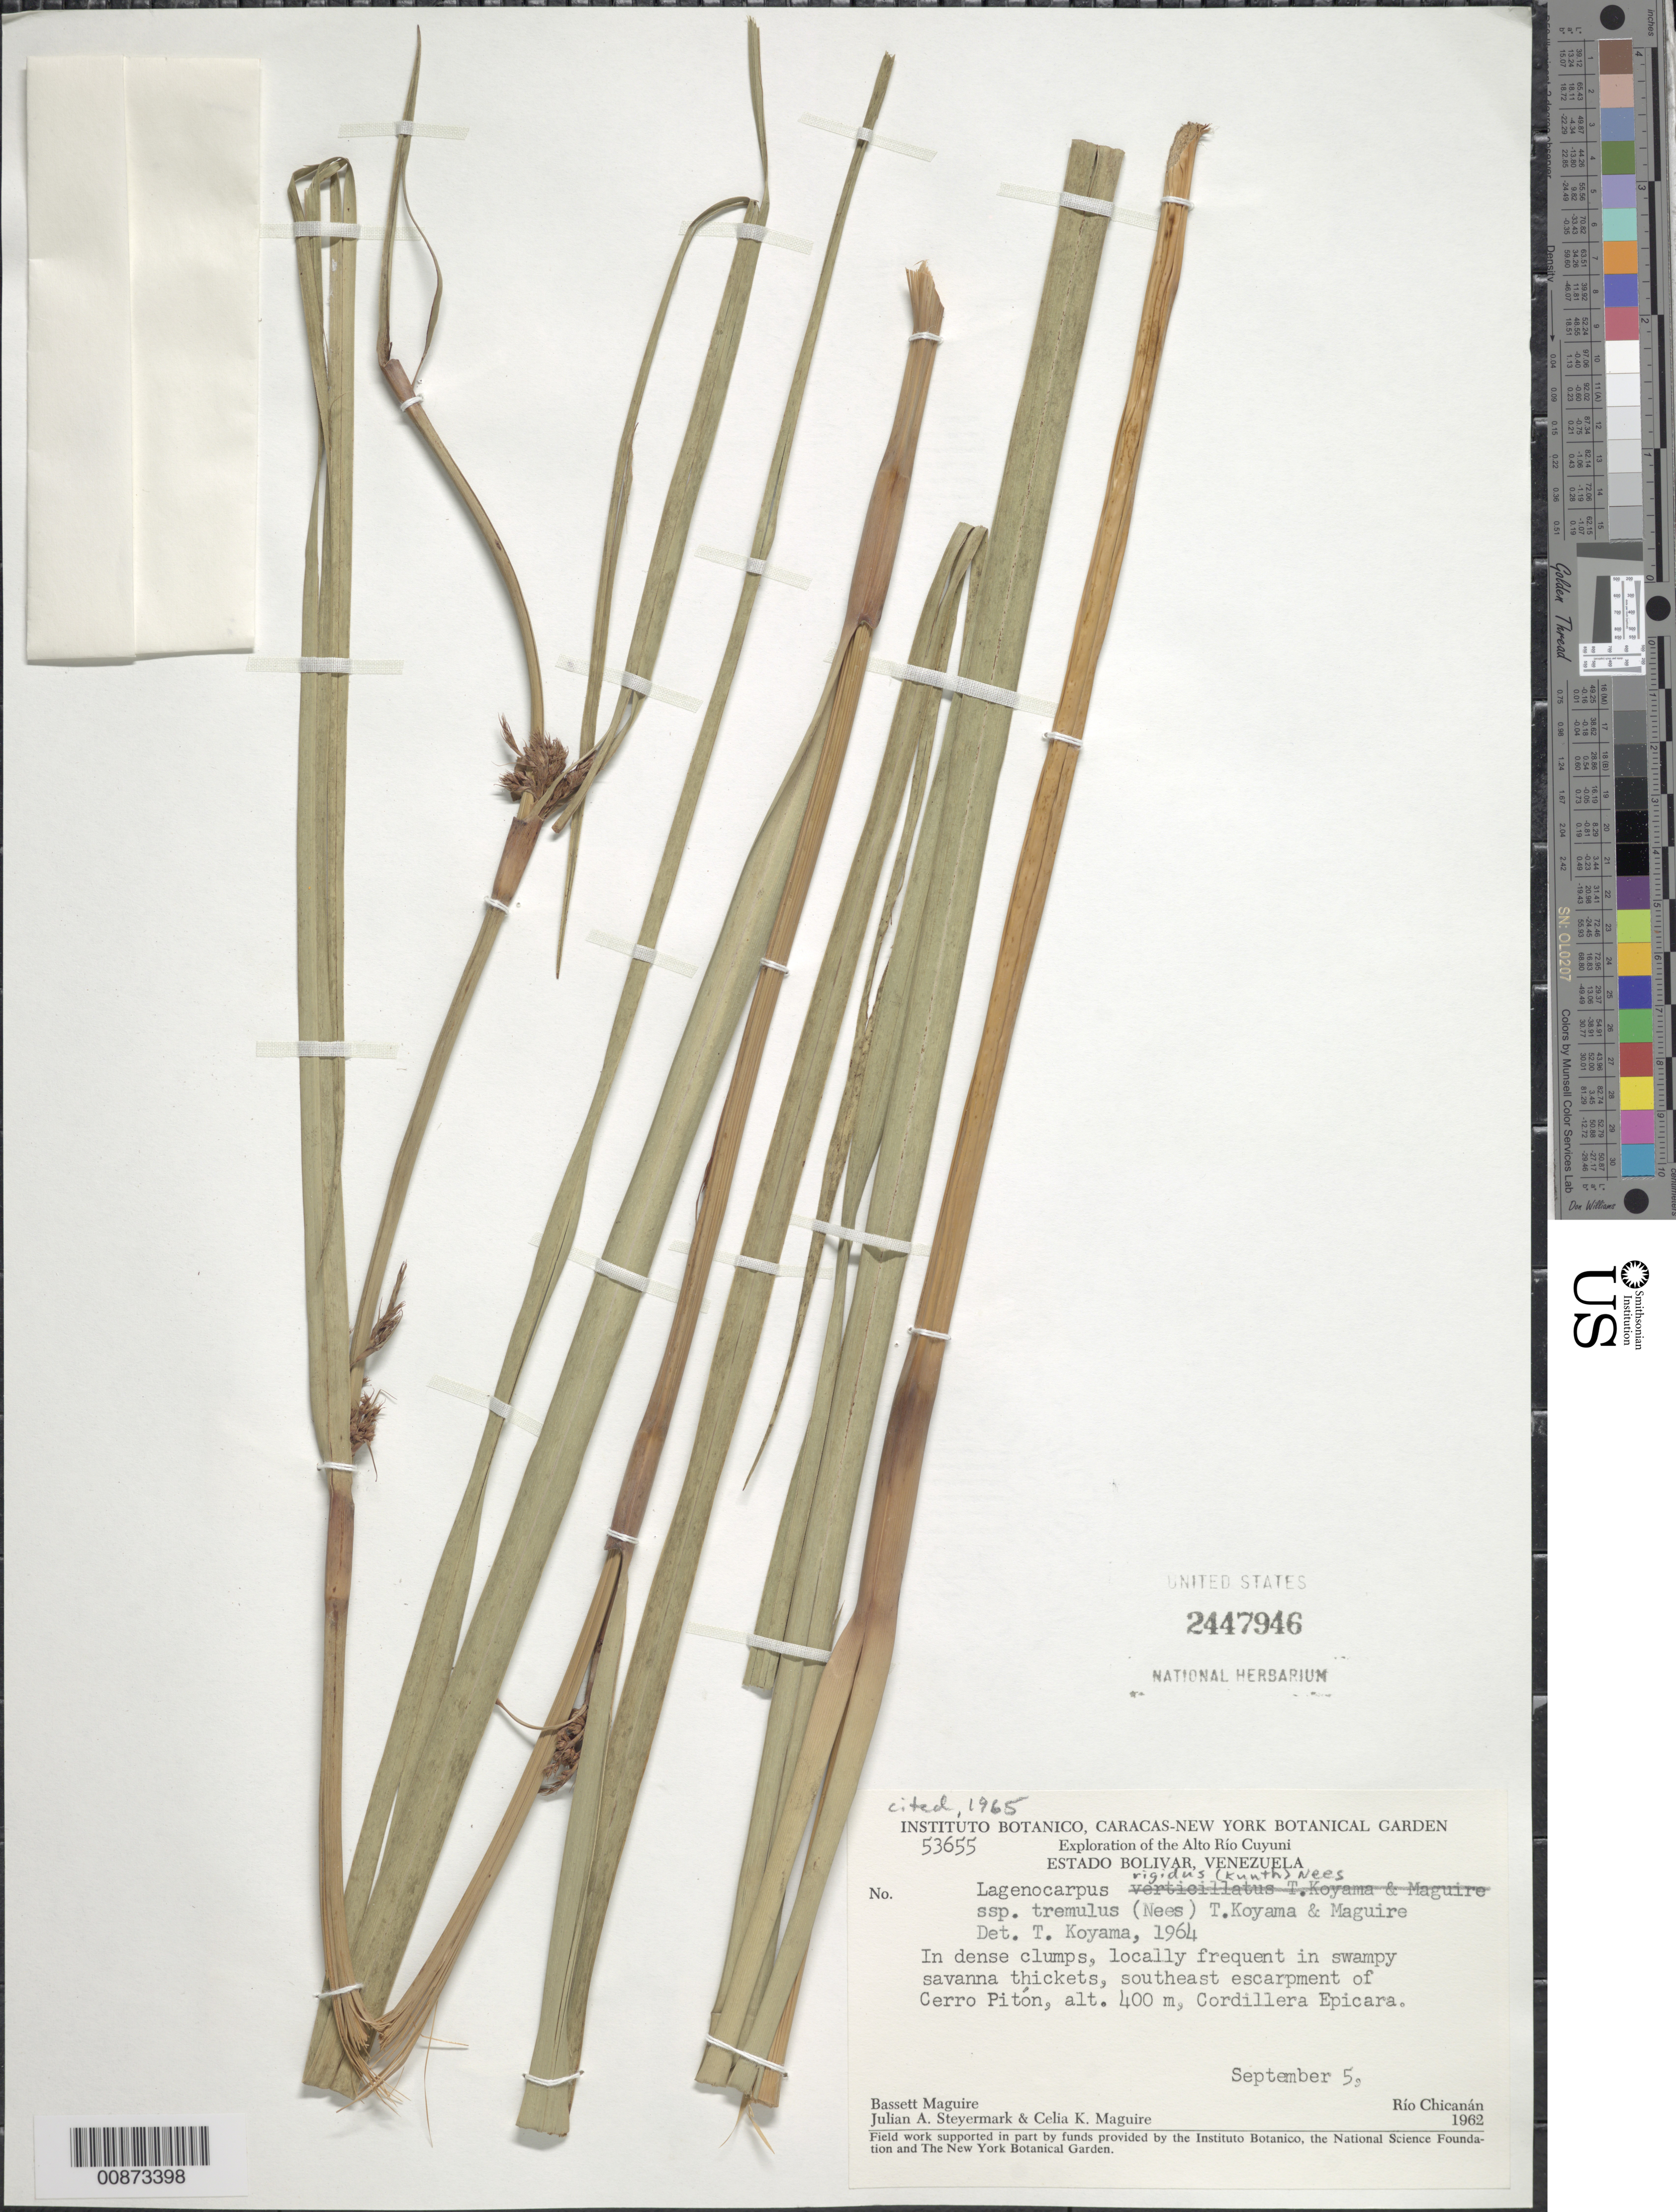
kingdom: Plantae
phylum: Tracheophyta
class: Liliopsida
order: Poales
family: Cyperaceae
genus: Lagenocarpus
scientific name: Lagenocarpus rigidus subsp. tremulus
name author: (Nees) T. Koyama & Maguire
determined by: Koyama, Tetsuo M.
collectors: B. Maguire, J. Steyermark & C. K. Maguire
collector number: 53655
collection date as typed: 5-Sep-62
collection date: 1962-09-05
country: Venezuela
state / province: Bolívar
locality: Alto Río Cuyuni, Cerro Pitón, SE escarpment, Cordillera Epicara, Quebrada Tasita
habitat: Swampy savanna thickets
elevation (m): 400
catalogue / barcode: US 2447946